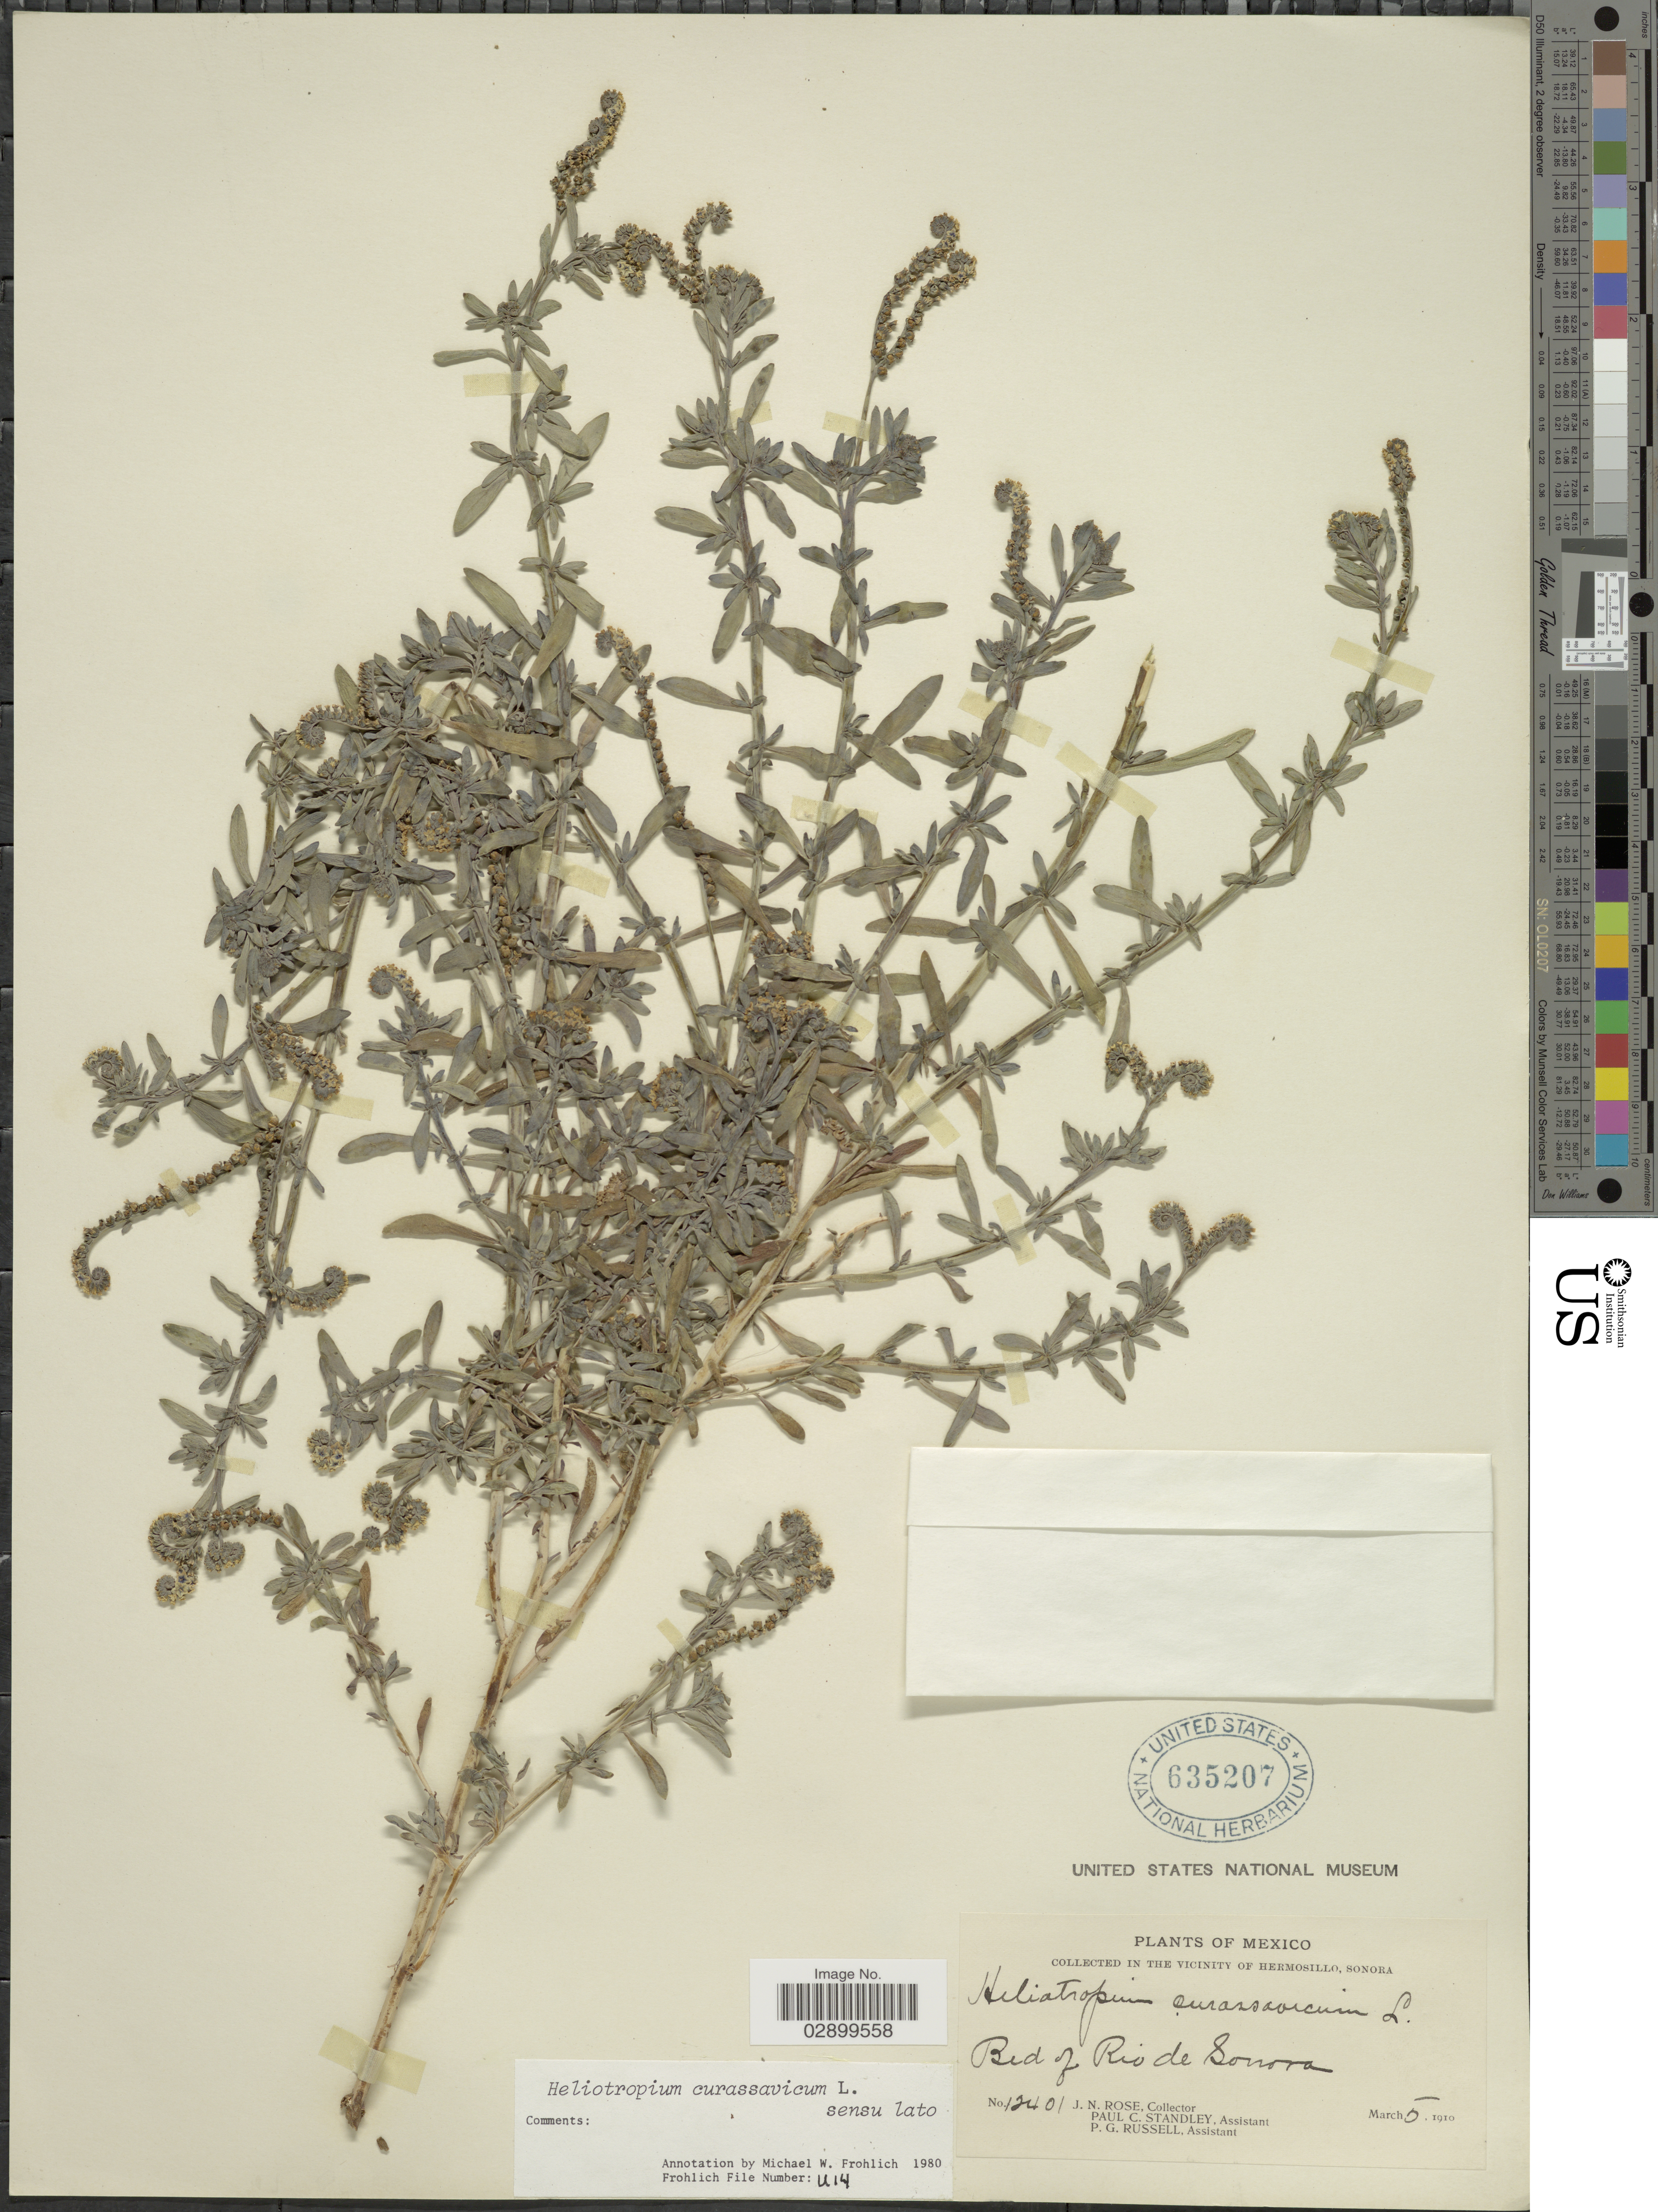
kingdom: Plantae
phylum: Tracheophyta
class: Magnoliopsida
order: Boraginales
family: Heliotropiaceae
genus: Heliotropium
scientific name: Heliotropium curassavicum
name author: L.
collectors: J. N. Rose, P. C. Standley & P. G. Russell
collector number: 12401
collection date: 1910-03-05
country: Mexico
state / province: Sonora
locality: In the vicinity of Hermosillo. Bed of Rio de Sonora.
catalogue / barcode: US 635207